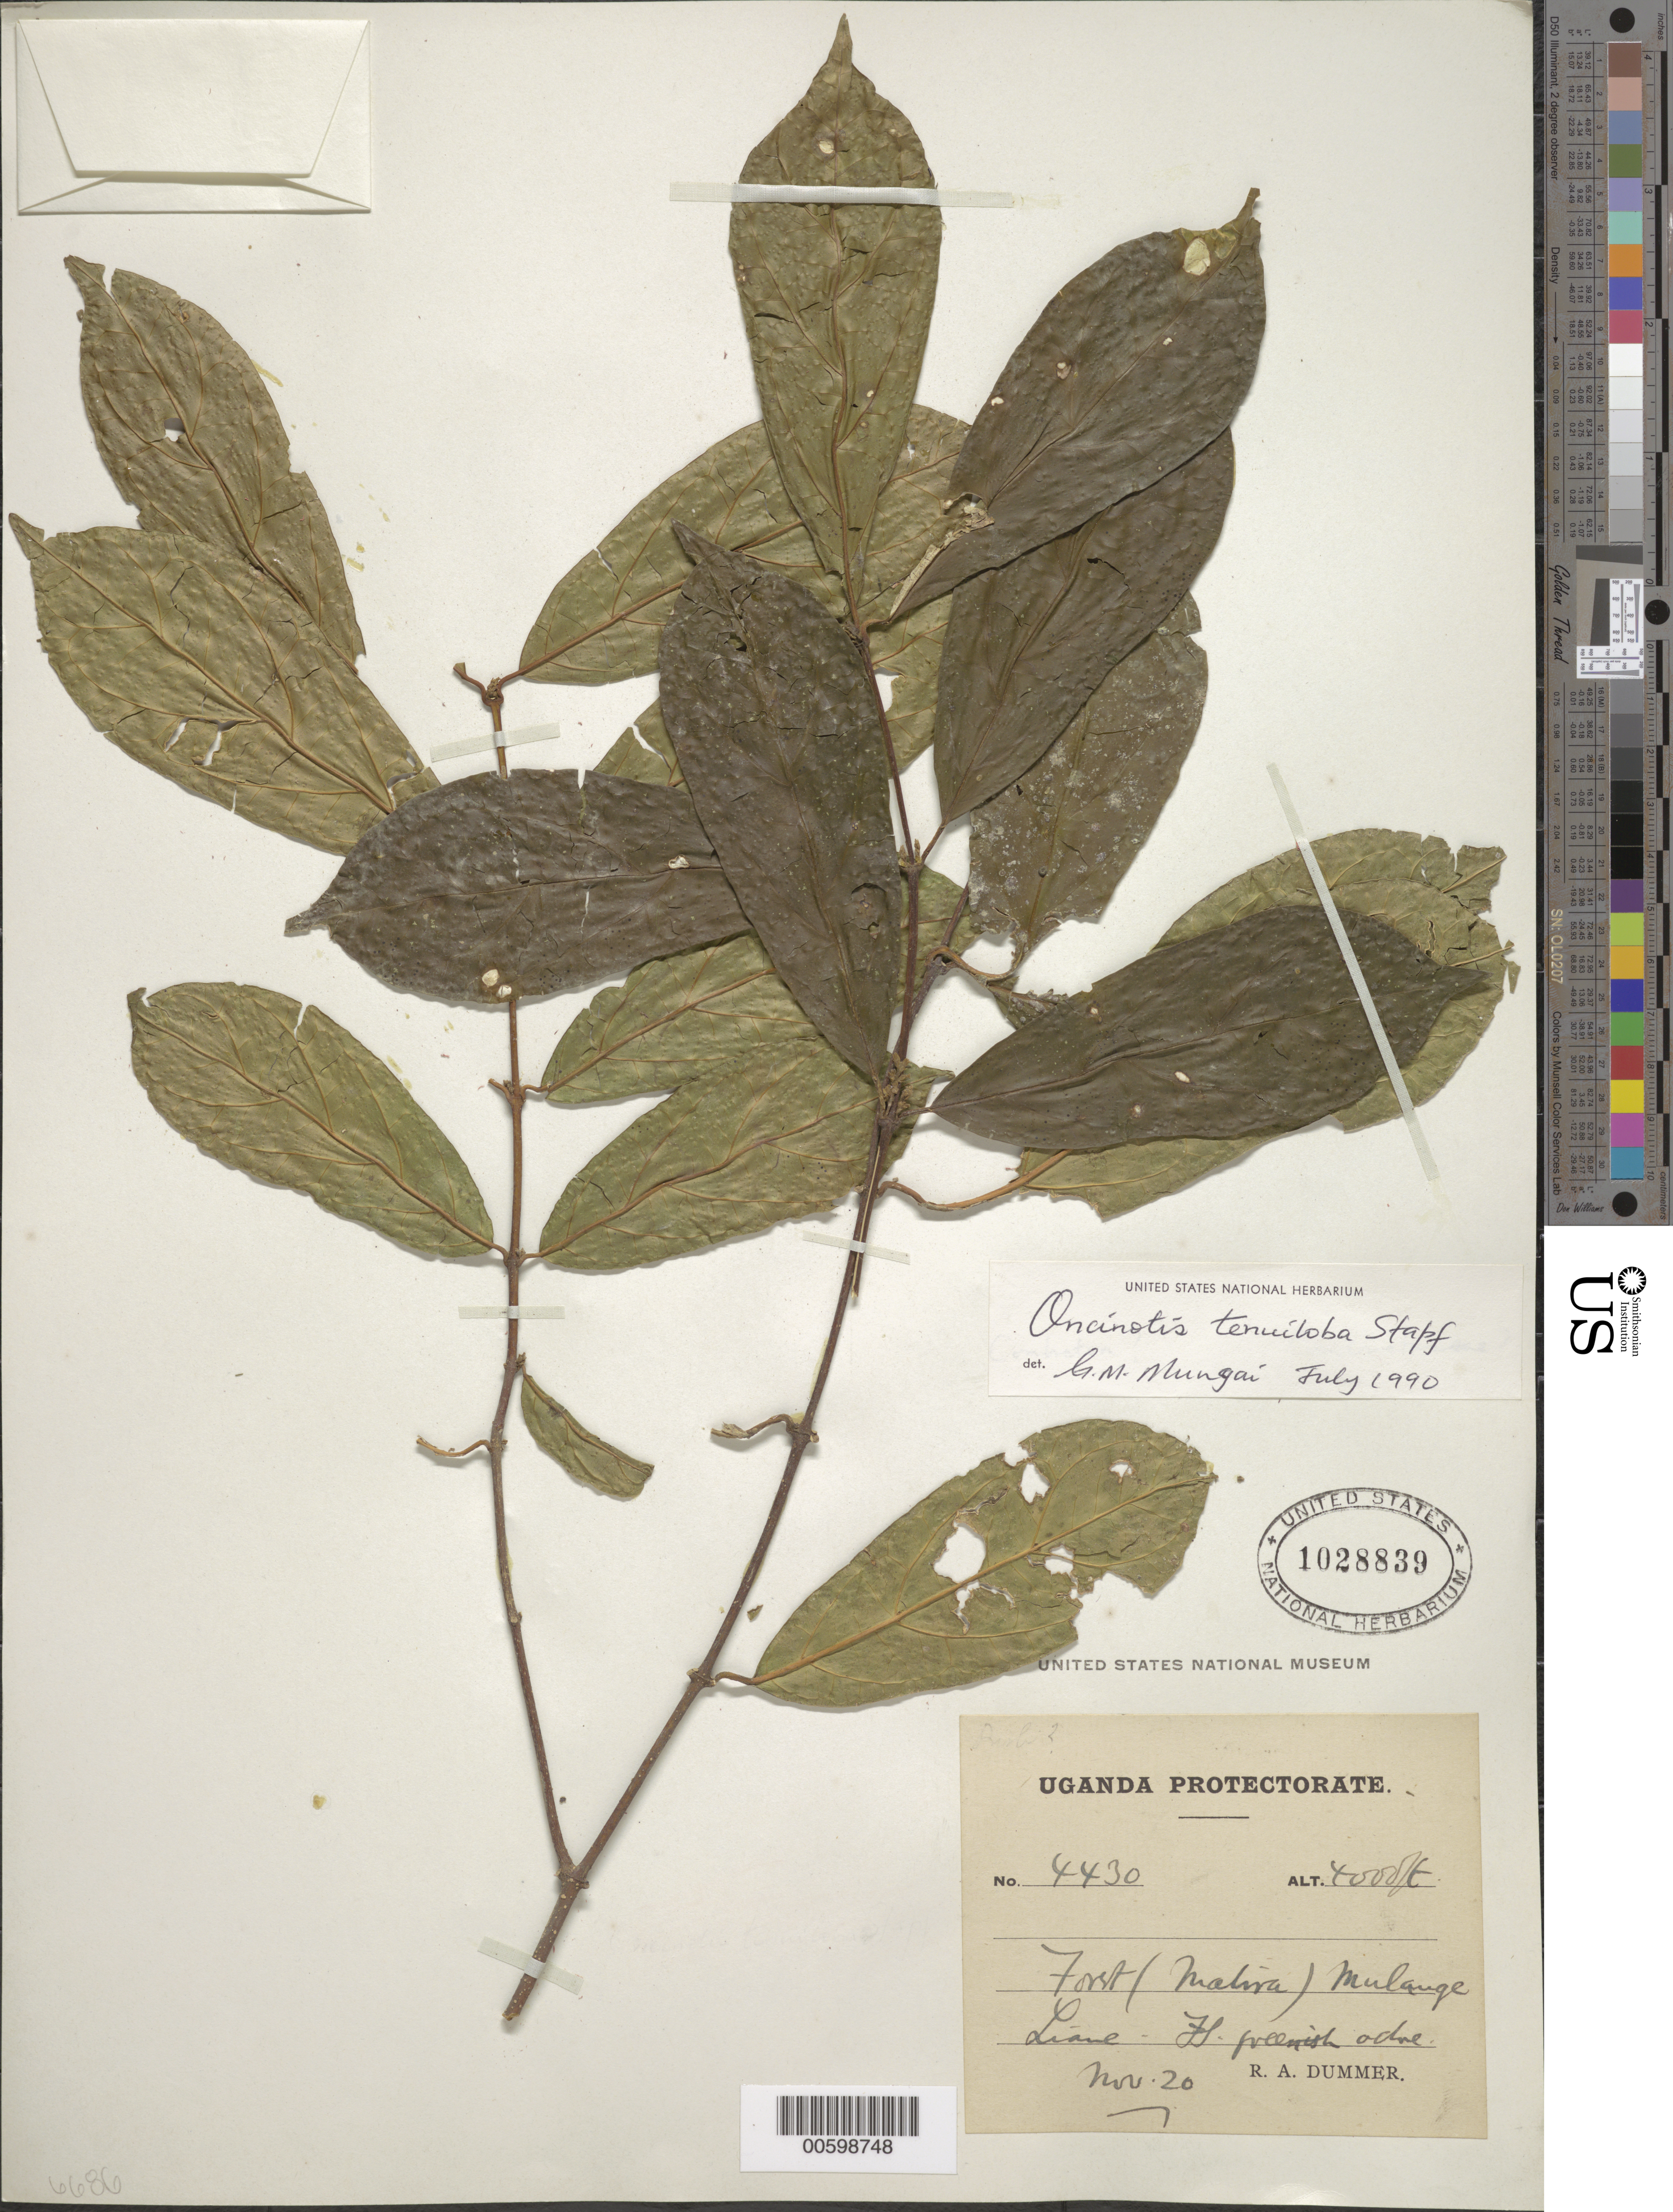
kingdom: Plantae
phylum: Tracheophyta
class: Magnoliopsida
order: Gentianales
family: Apocynaceae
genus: Oncinotis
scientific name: Oncinotis tenuiloba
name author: Stapf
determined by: Mungai, G. M.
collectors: R. Dümmer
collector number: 4430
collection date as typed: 20 Nov 19--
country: Uganda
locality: Forest (Malira) Malange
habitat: Lime., Flowers greenish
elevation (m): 1219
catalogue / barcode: US 1028839